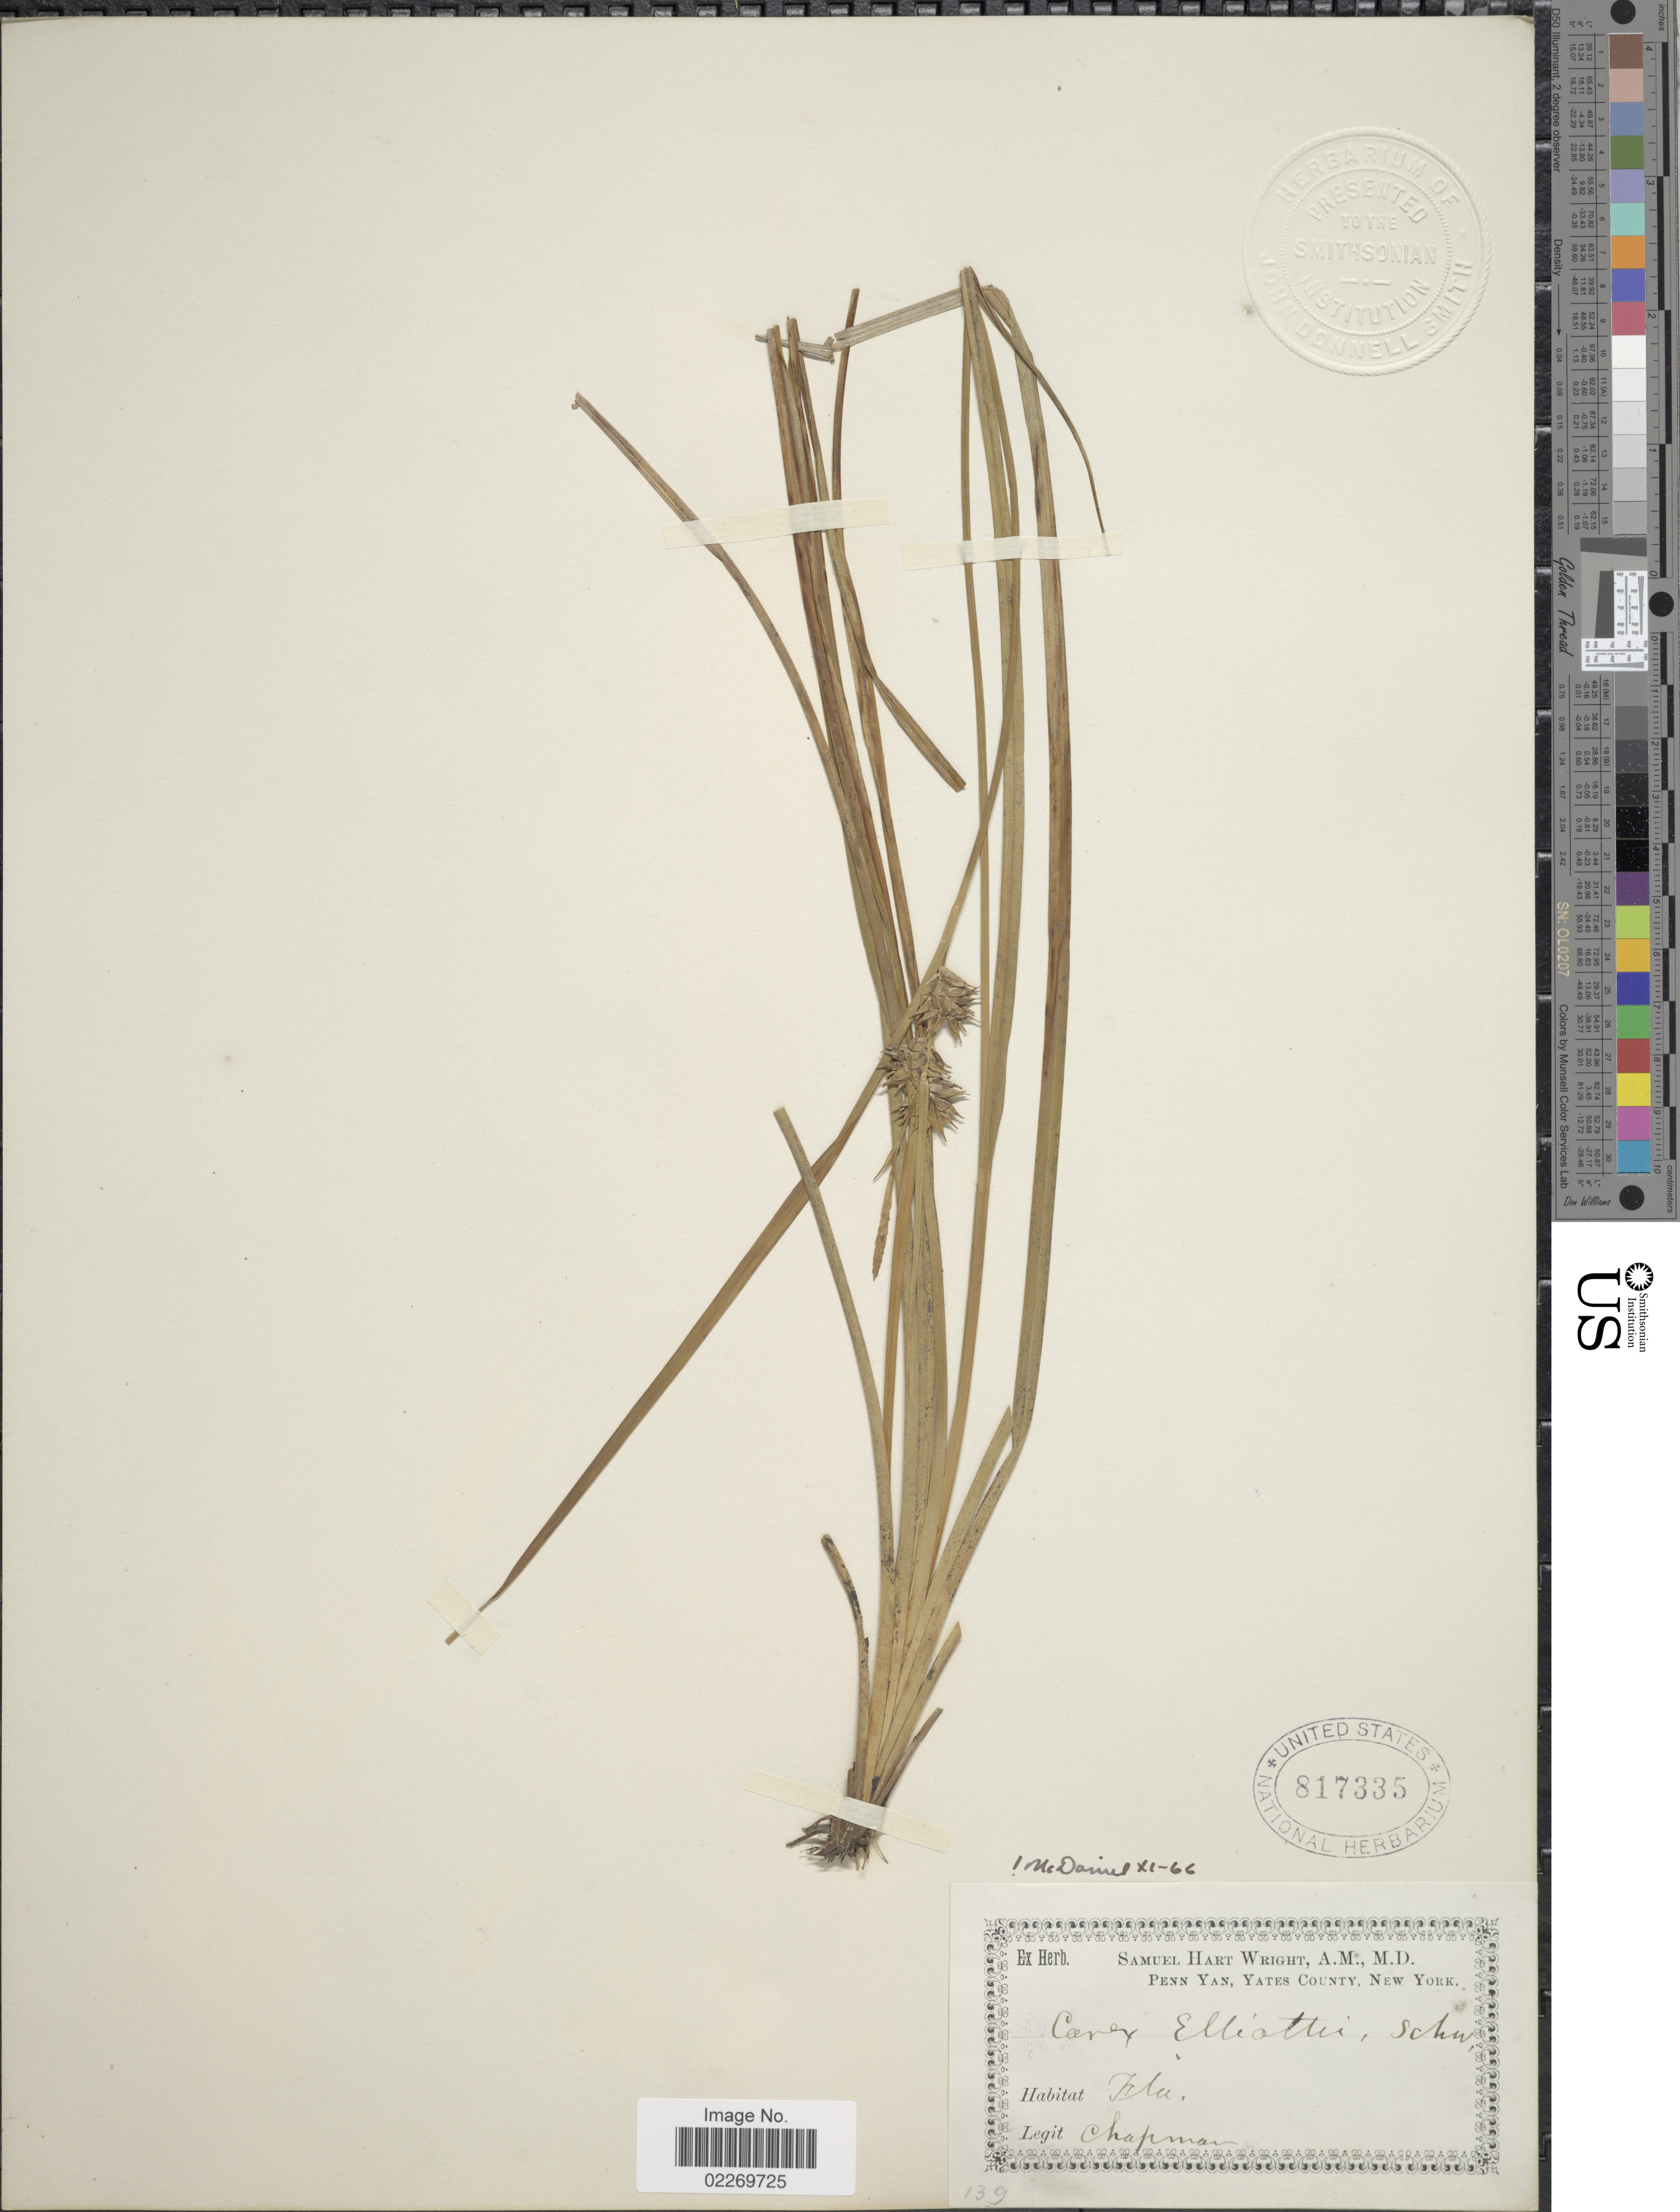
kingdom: Plantae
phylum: Tracheophyta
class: Liliopsida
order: Poales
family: Cyperaceae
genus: Carex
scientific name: Carex elliottii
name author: Schwein. & Torr.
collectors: A. Chapman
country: United States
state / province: Florida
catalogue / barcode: US 817335